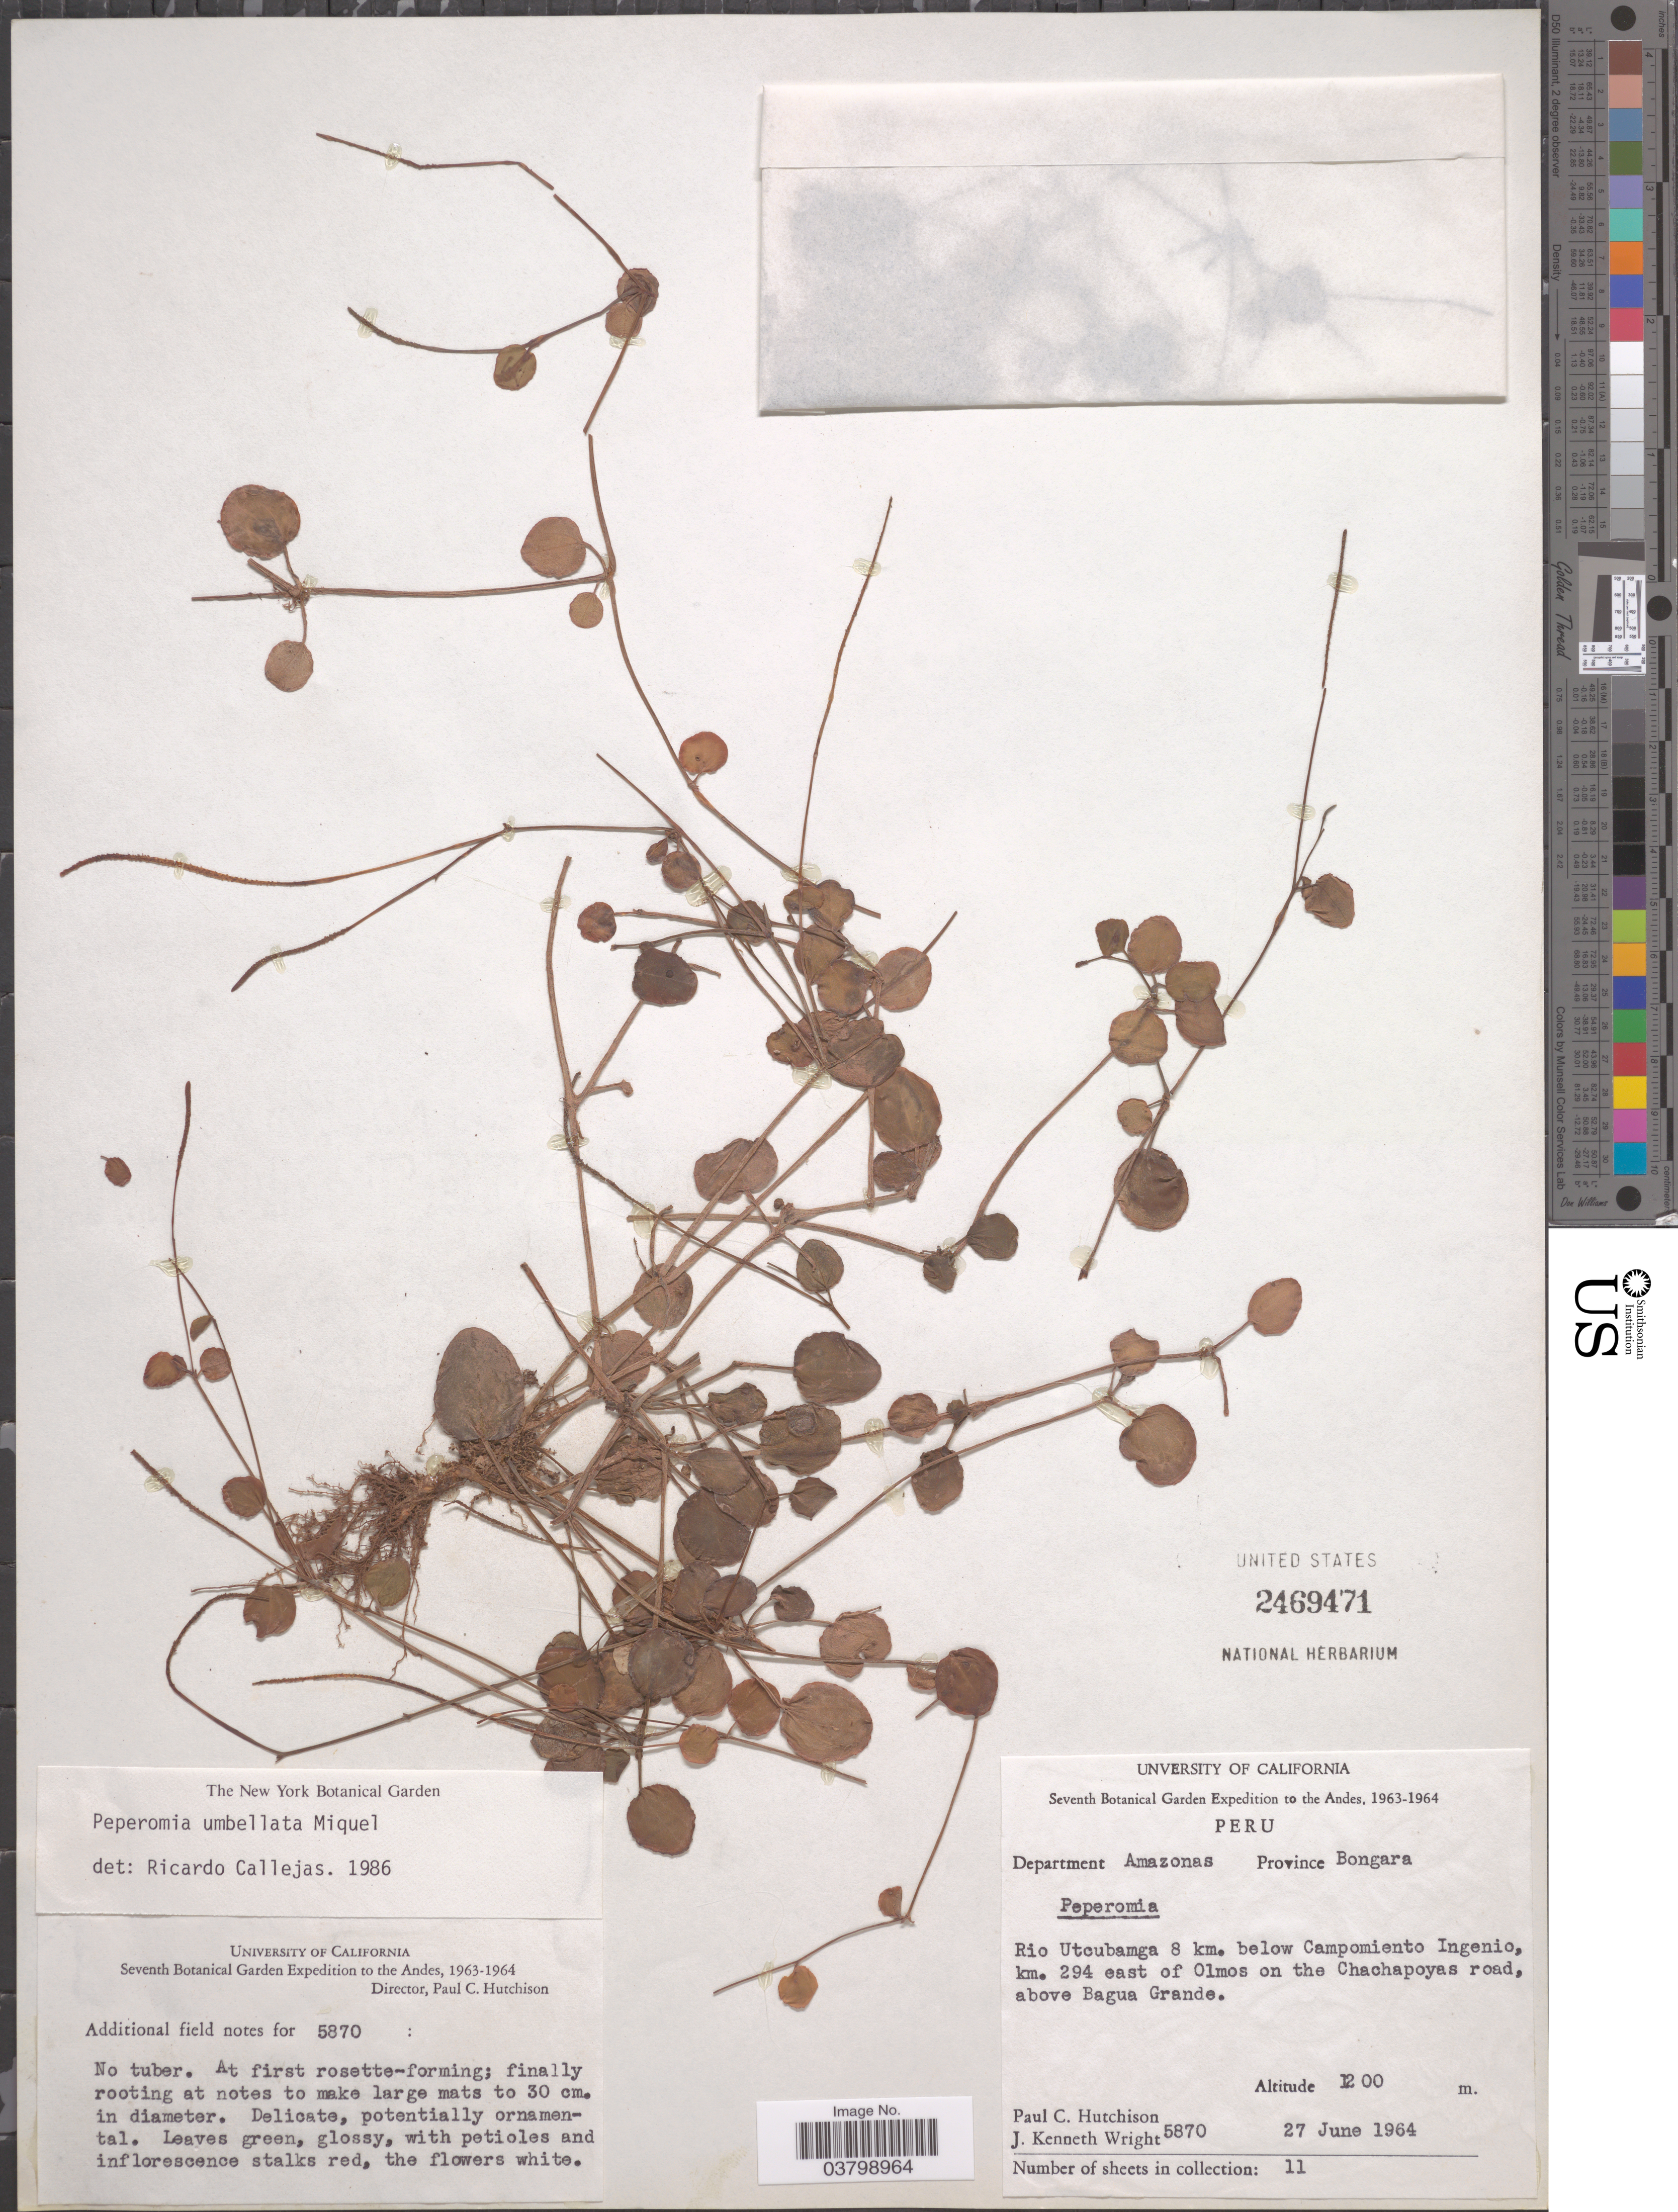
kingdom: Plantae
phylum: Tracheophyta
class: Magnoliopsida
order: Piperales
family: Piperaceae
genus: Peperomia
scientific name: Peperomia umbellata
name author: (L.) Kunth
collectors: P. C. Hutchison & J. K. Wright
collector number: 5870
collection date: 1964-06-27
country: Peru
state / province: Amazonas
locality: The Andes. Department Amazonas. Province Bongara. Rio Utcubamga 8 km. below Campomiento Ingenio, km. 294 east of Olmos on the Chachapoyas road, above Bagua Grande.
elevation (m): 1200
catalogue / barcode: US 2469471